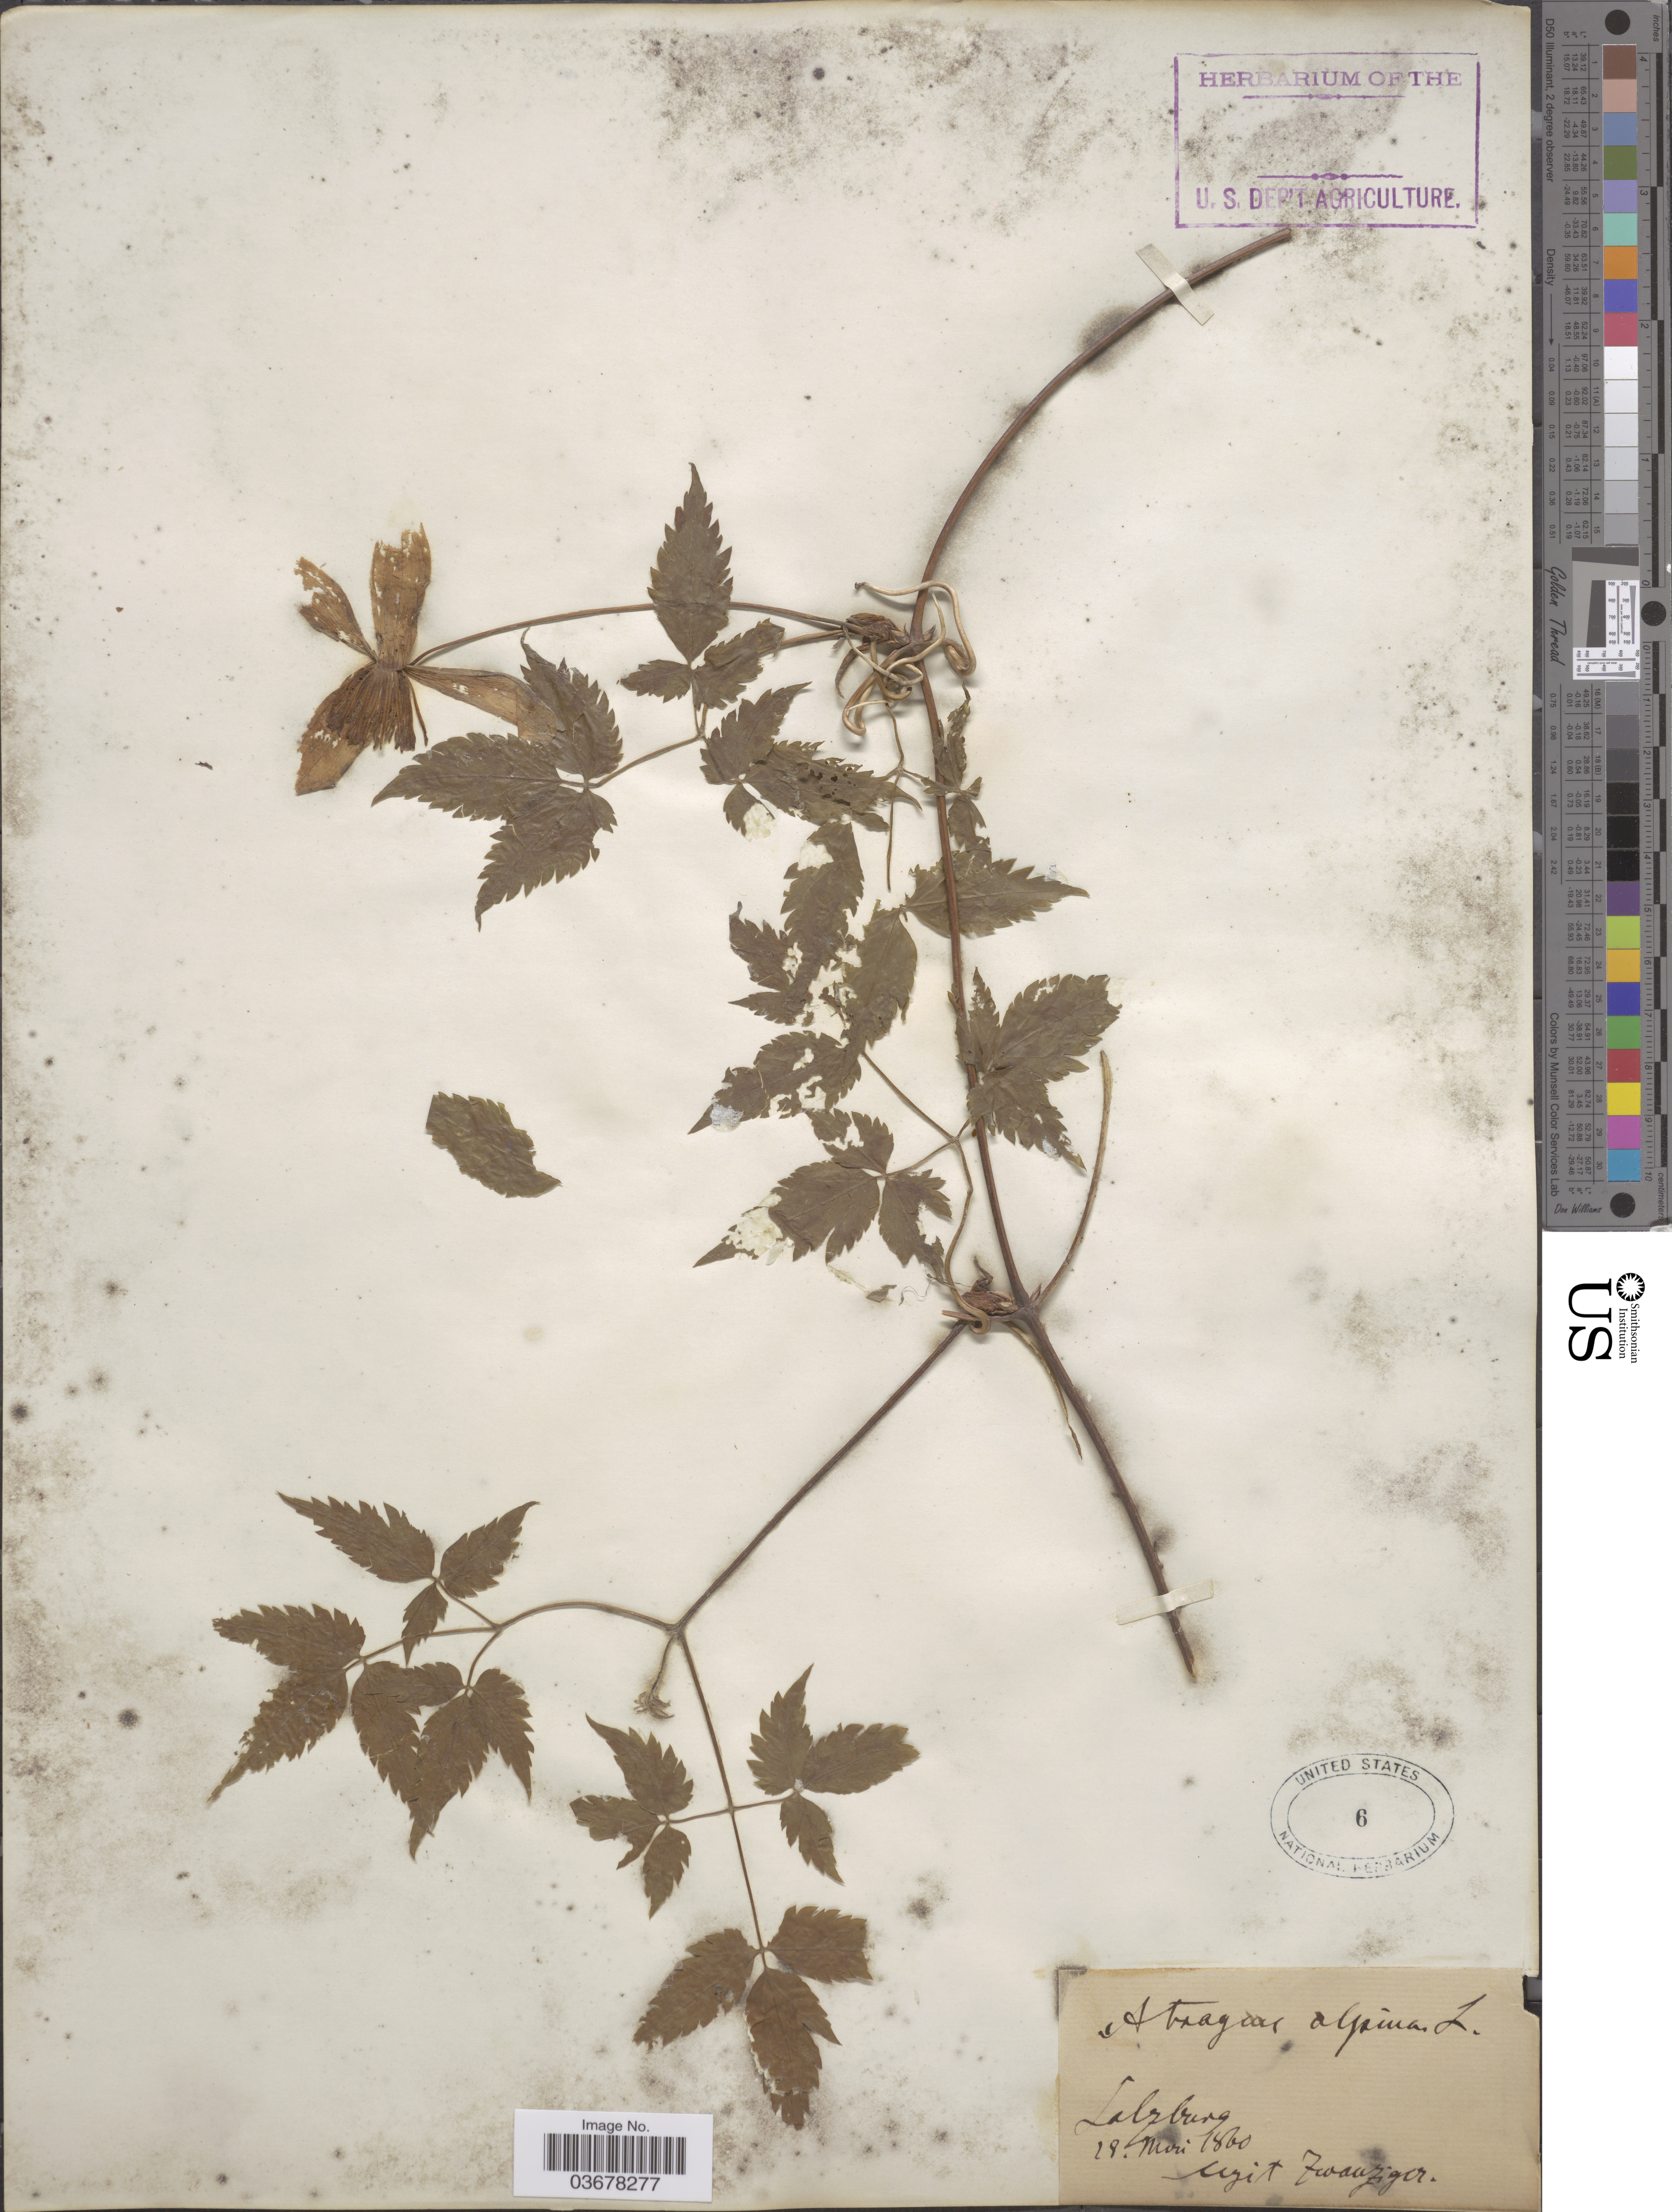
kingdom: Plantae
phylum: Tracheophyta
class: Magnoliopsida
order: Ranunculales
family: Ranunculaceae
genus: Clematis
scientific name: Clematis alpina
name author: (L.) Mill.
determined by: Strong, M. T., (US), Smithsonian Institution - National Museum of Natural History (UNITED STATES)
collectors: Zwanziger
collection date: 1860-05-18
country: Austria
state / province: Salzburg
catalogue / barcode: US 6